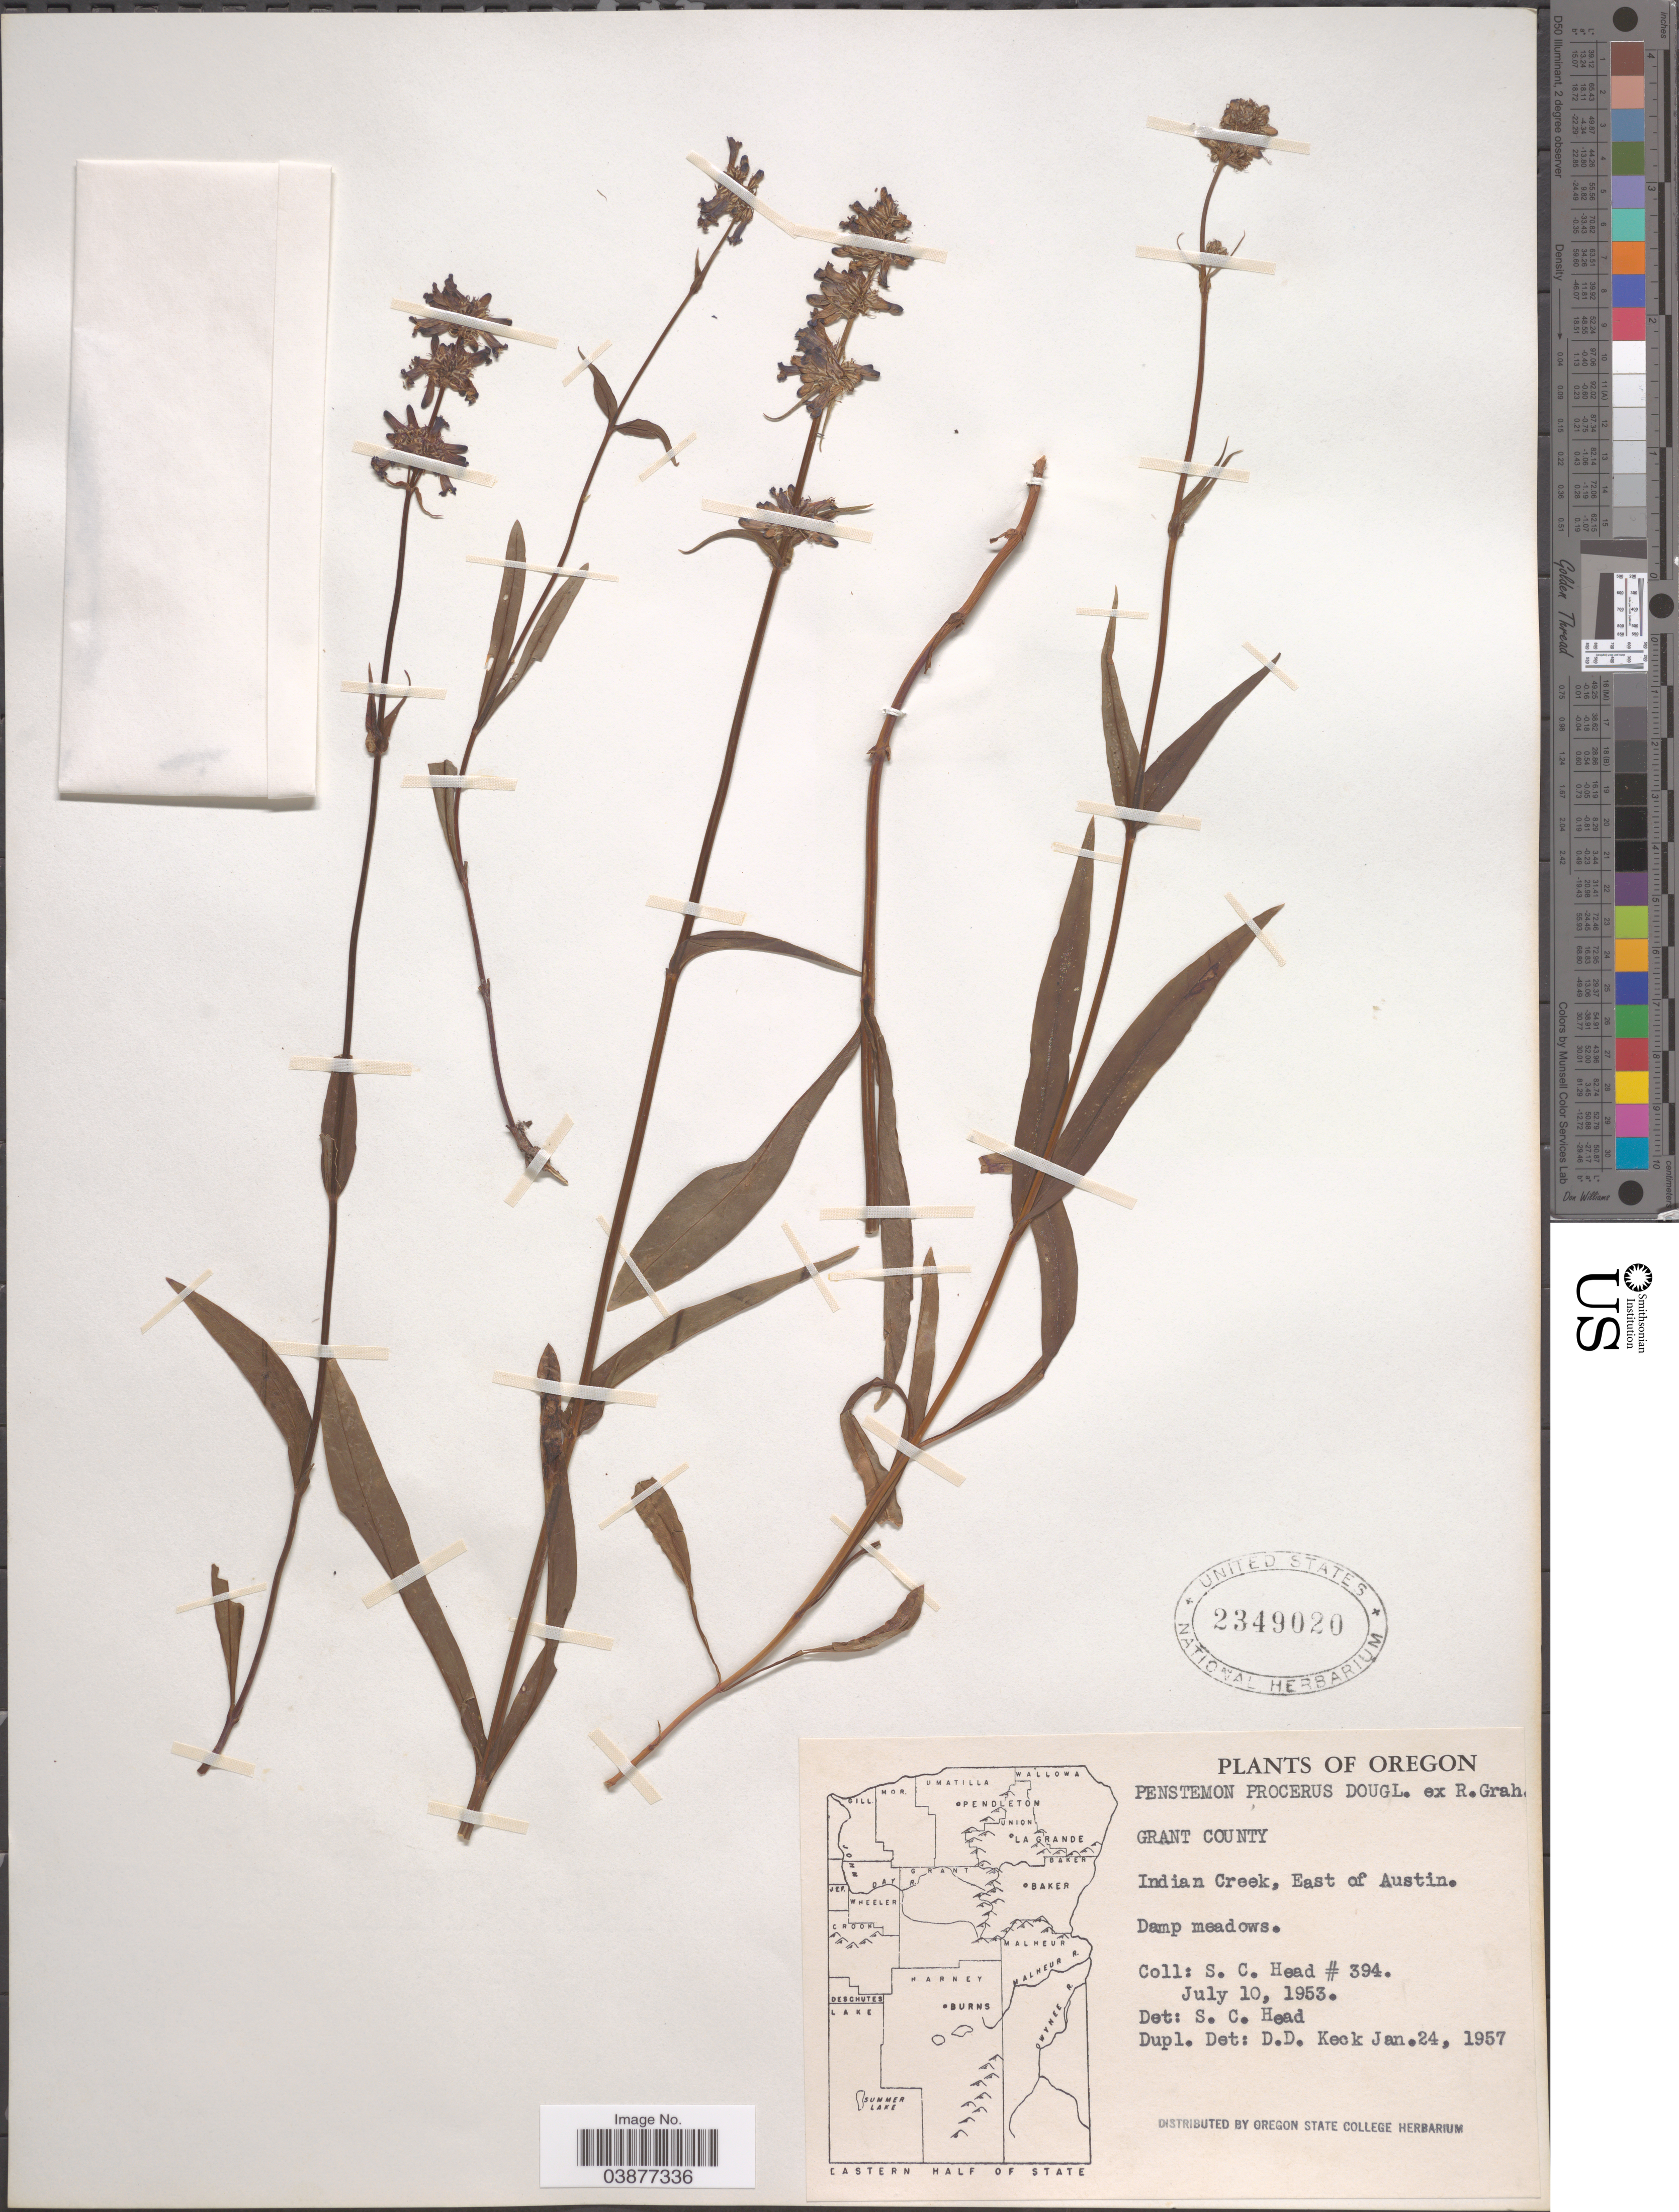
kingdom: Plantae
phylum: Tracheophyta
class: Magnoliopsida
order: Lamiales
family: Plantaginaceae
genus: Penstemon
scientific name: Penstemon procerus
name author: Douglas ex Graham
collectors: S. Head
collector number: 394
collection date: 1953-07-10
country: United States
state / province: Oregon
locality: Grant County. Indian Creek, East of Austin.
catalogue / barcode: US 2349020